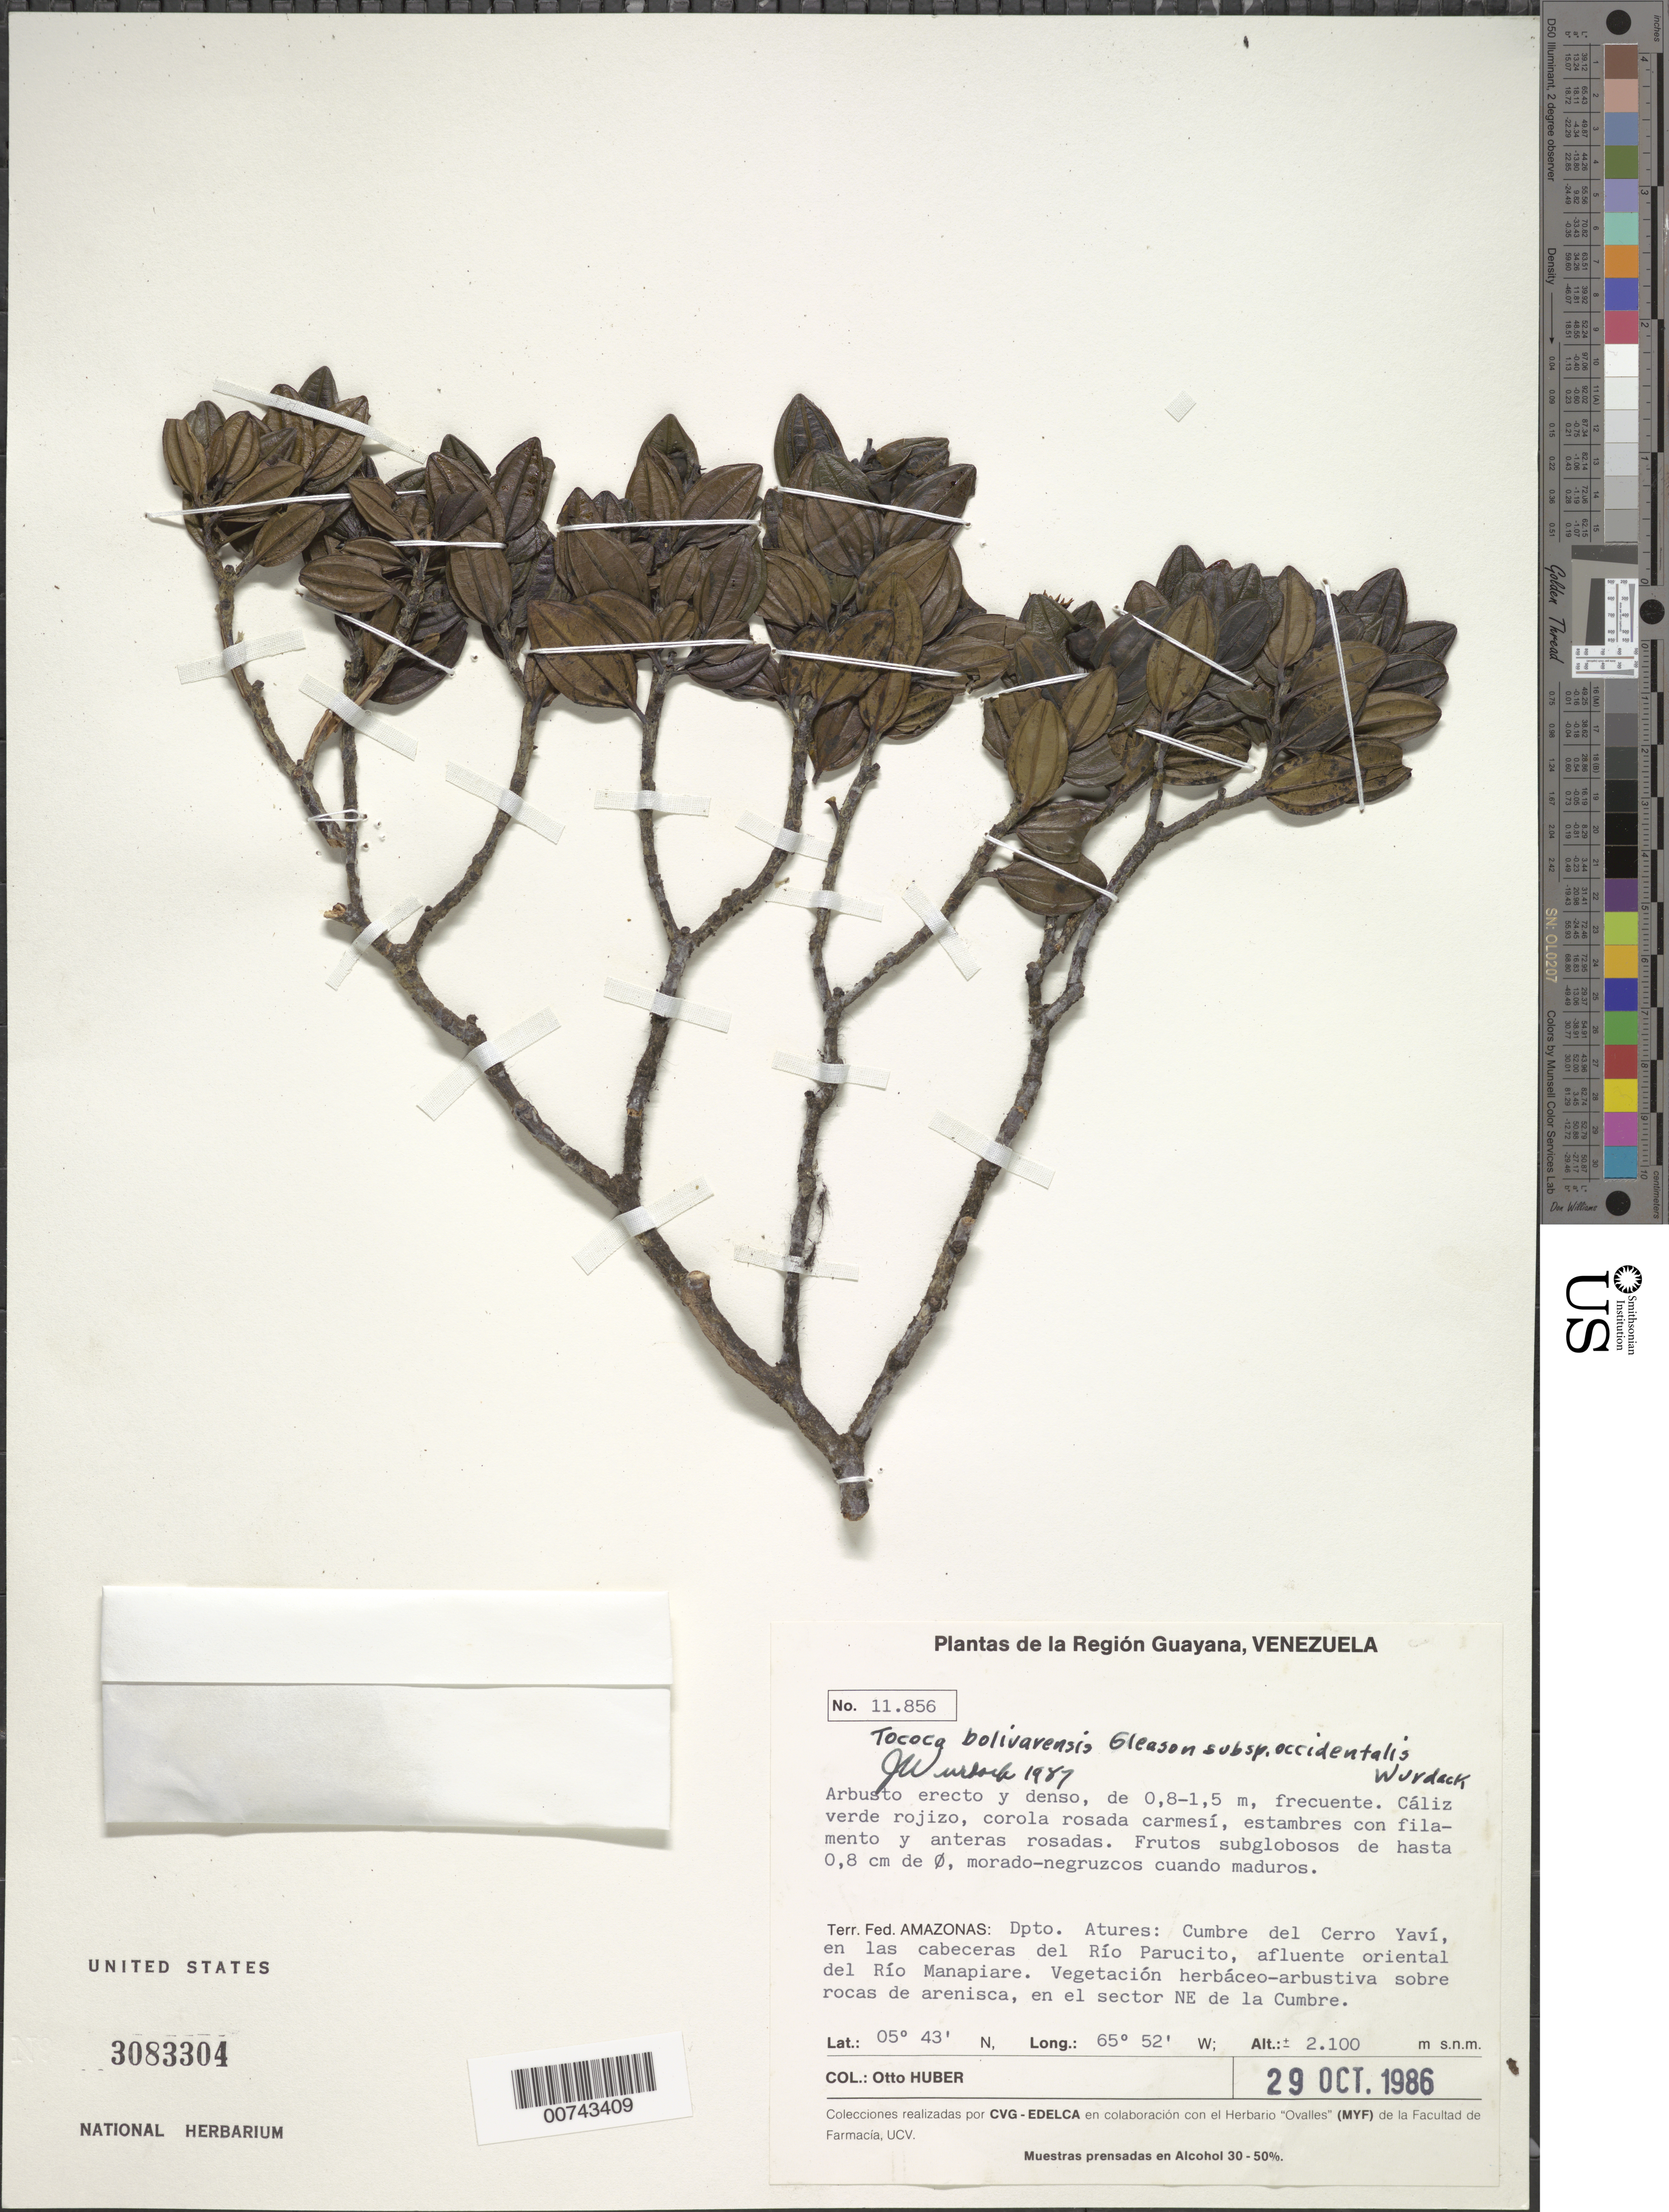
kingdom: Plantae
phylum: Tracheophyta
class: Magnoliopsida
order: Myrtales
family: Melastomataceae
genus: Tococa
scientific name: Tococa bolivarensis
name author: Gleason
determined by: Wurdack, John J., (US), US (UNITED STATES)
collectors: O. Huber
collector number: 11856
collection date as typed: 29-Oct-86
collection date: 1986-10-29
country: Venezuela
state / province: Amazonas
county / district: Atures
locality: Cerro Yaví, Río Parucito (affl. Río Manapiare)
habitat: Vegetación herbaceo-arbustiva sobre rocas de arensica, en el sector NE de la Cumbre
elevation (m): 2100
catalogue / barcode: US 3083304